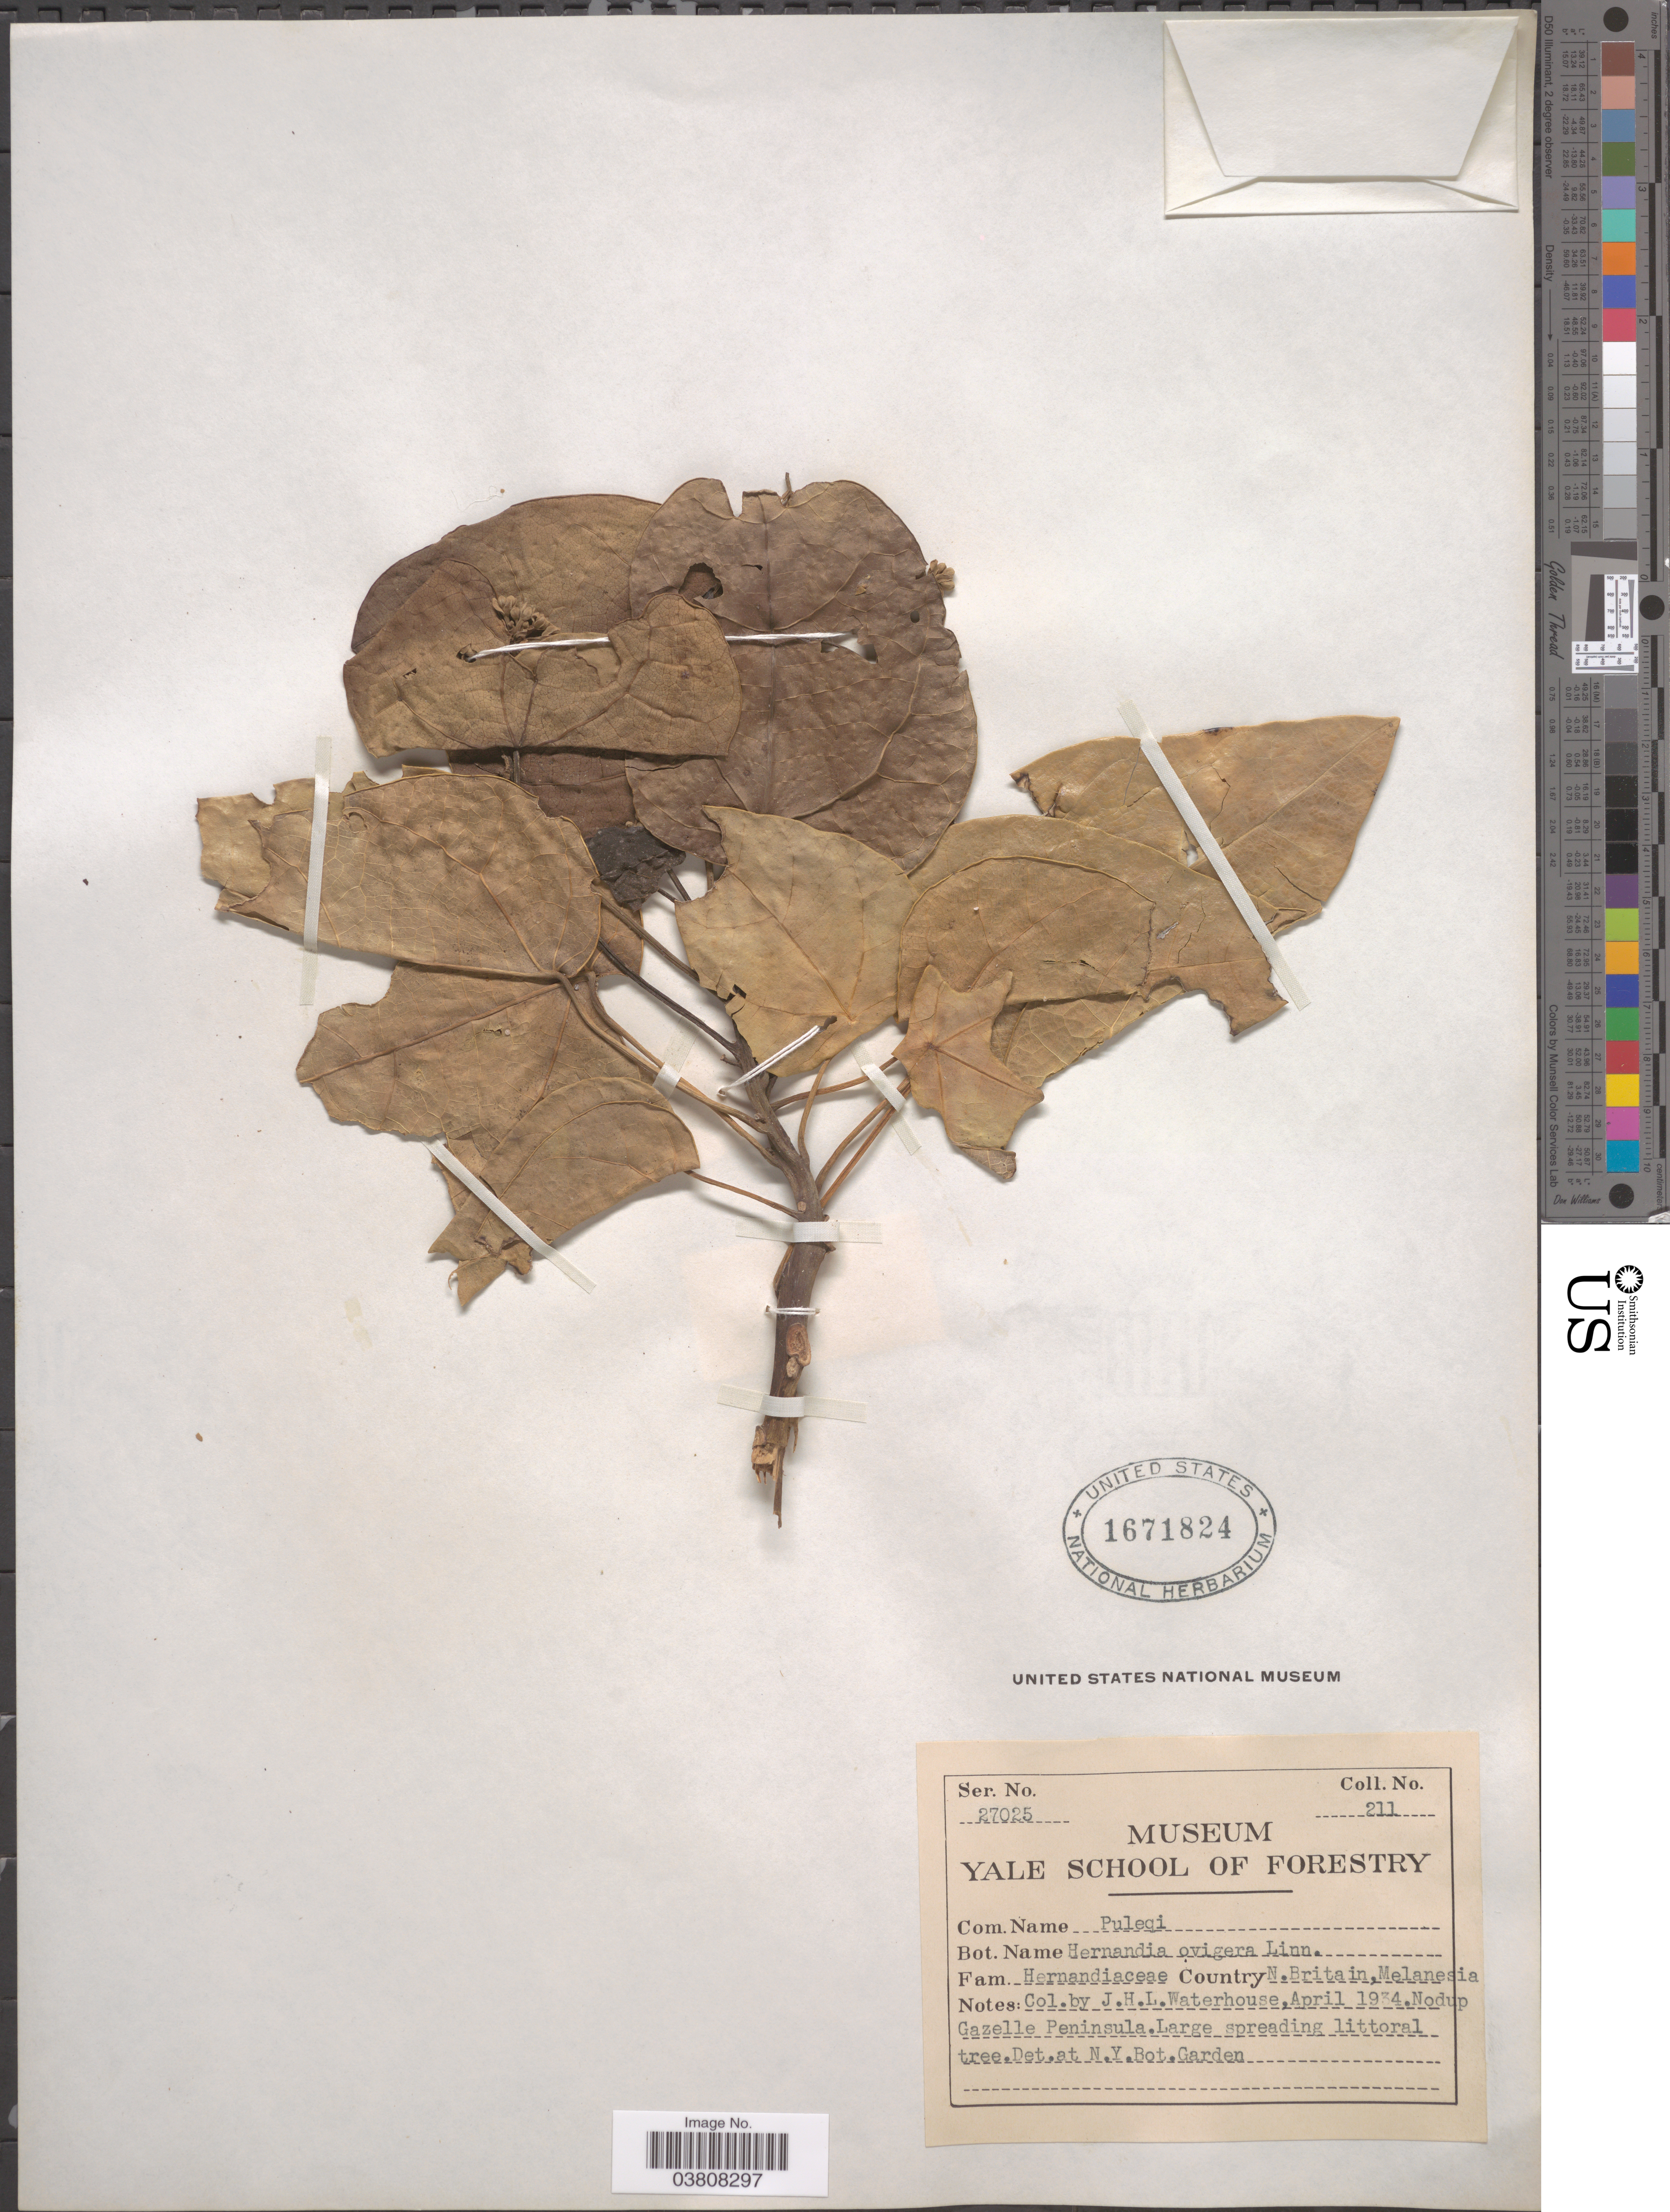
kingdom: Plantae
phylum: Tracheophyta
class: Magnoliopsida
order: Laurales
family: Hernandiaceae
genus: Hernandia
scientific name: Hernandia nymphaeifolia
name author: (C. Presl) Kubitzki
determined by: Strong, Mark T., (BOT), Smithsonian Institution - National Museum of Natural History (UNITED STATES)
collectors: J. Waterhouse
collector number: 211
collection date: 1934-04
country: Papua New Guinea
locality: Country N. Britain, Melanesia. Nodup Gazelle Peninsula. [unsure placement]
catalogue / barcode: US 1671824